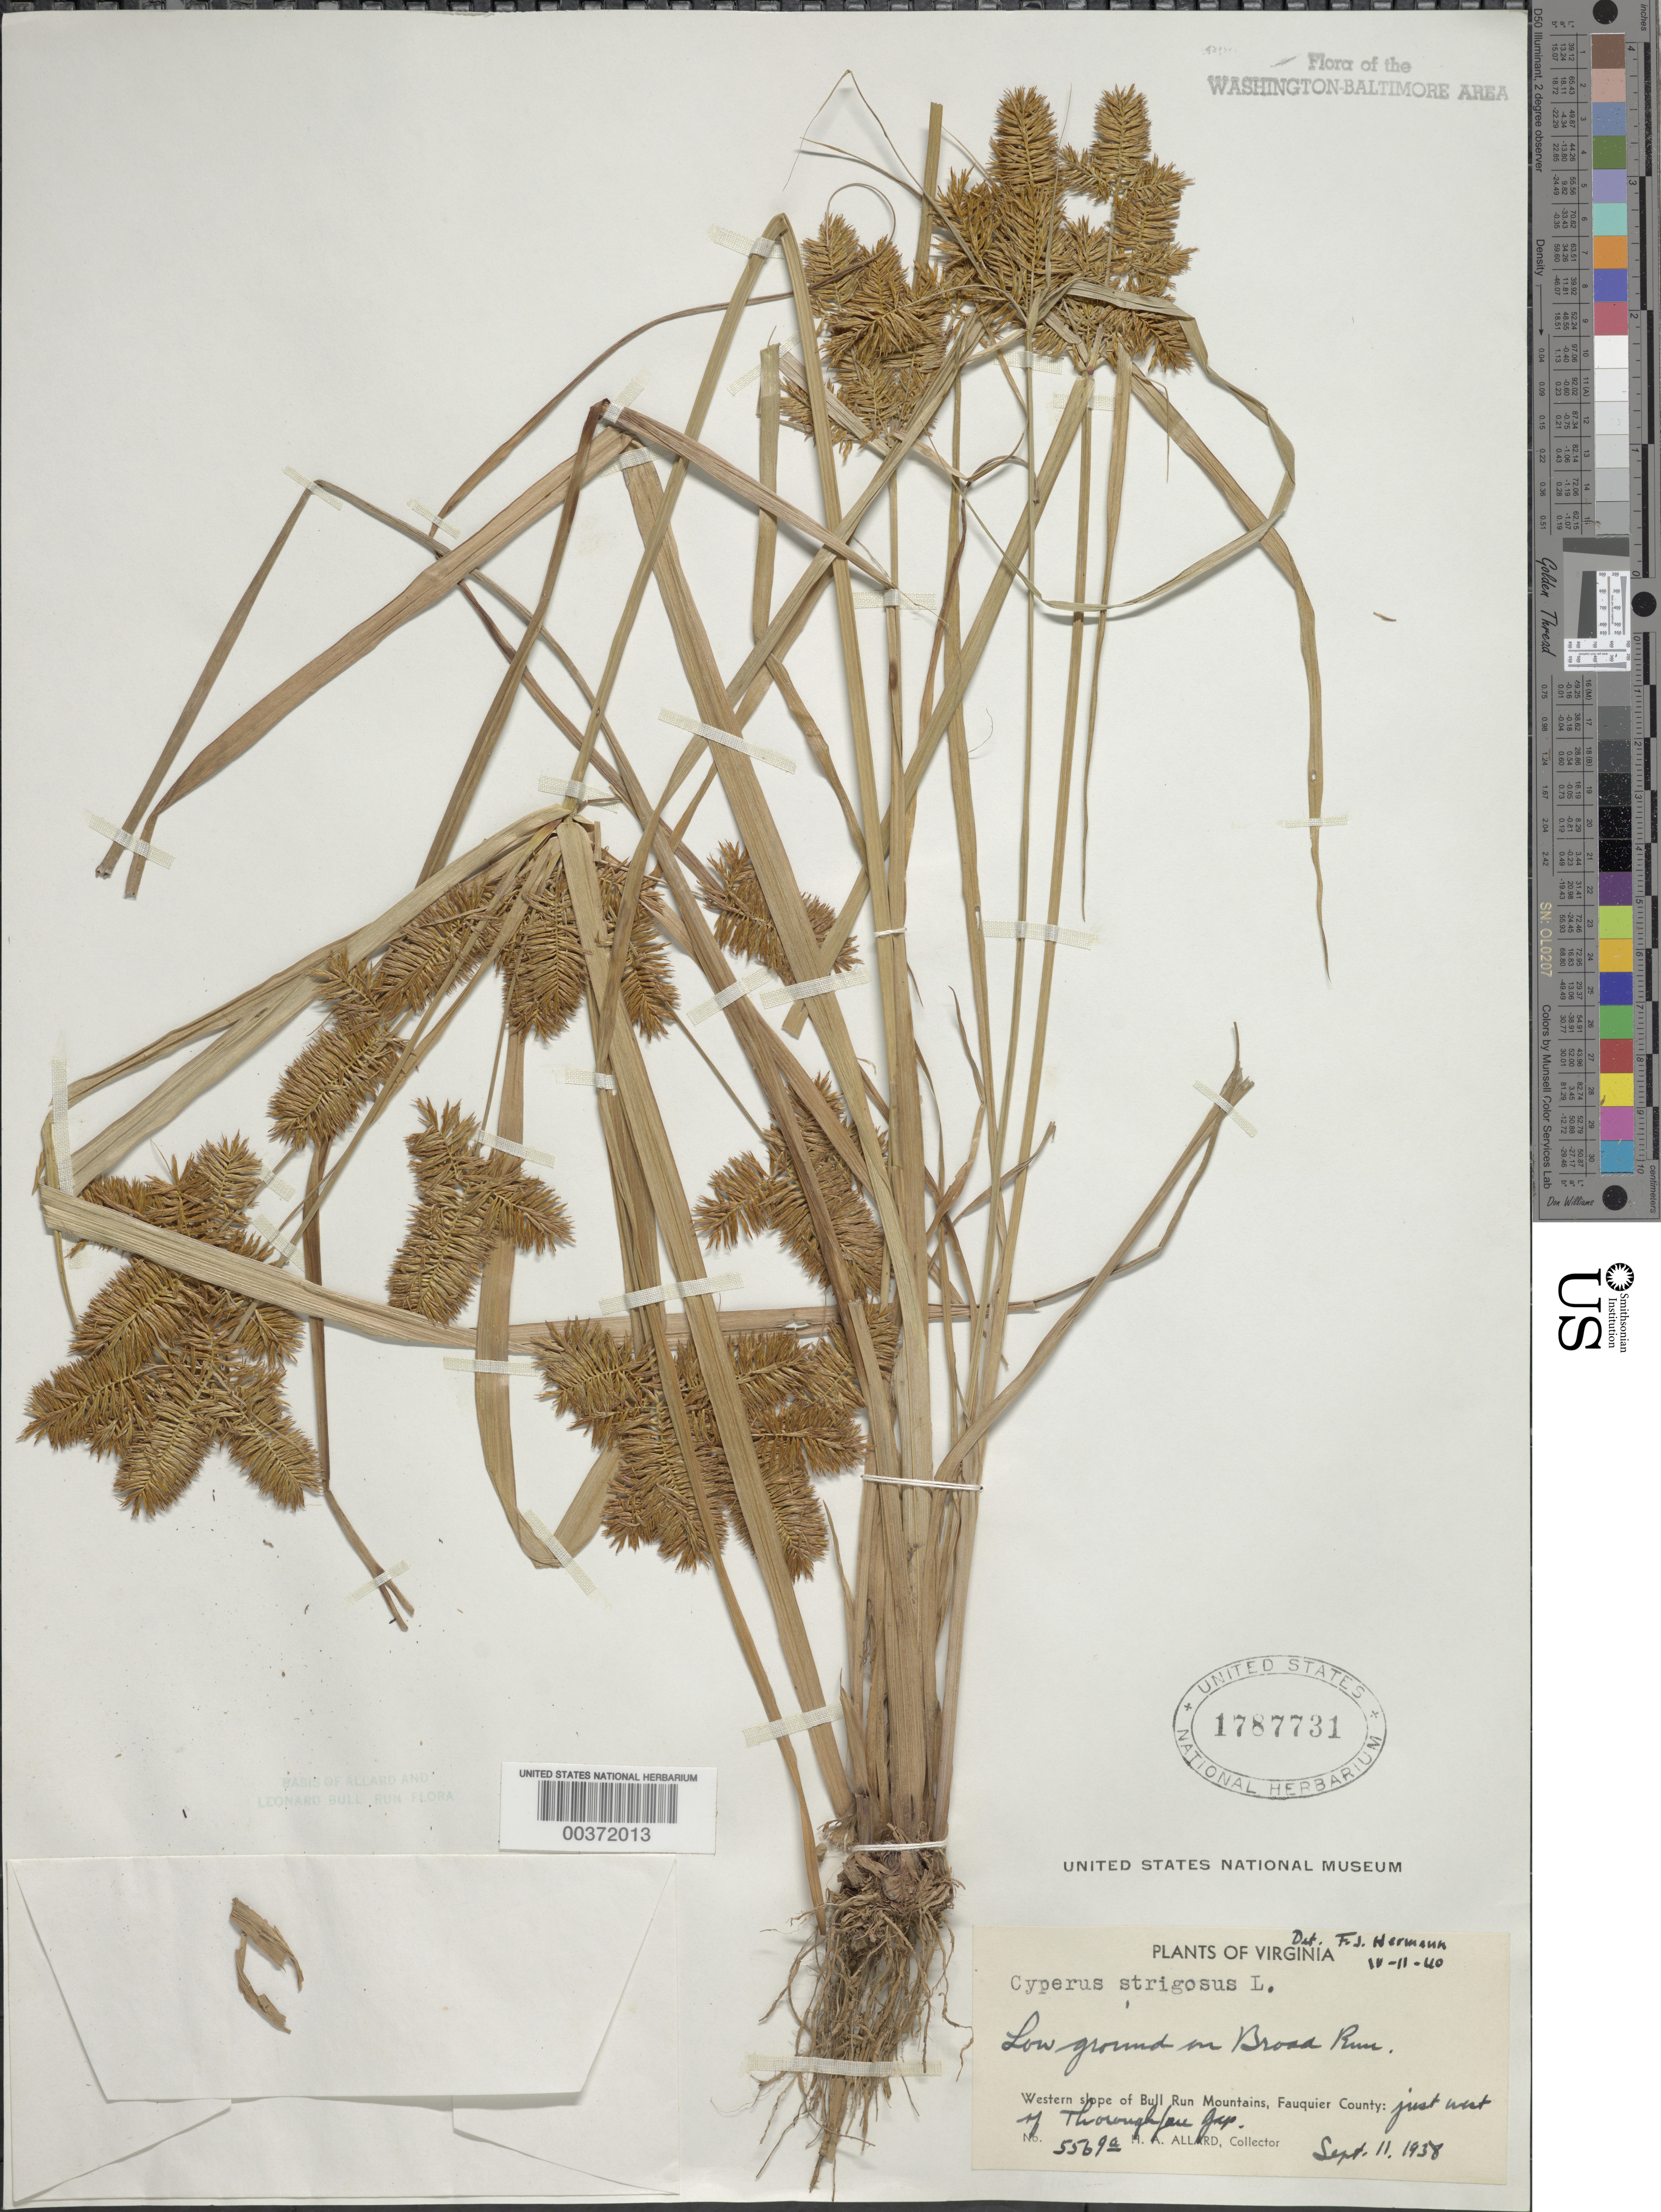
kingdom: Plantae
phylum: Tracheophyta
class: Liliopsida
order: Poales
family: Cyperaceae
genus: Cyperus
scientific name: Cyperus strigosus L.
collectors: H. A. Allard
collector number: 5569A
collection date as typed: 11 Sep 1938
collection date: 1938-09-11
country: United States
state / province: Virginia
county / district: Fauquier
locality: Broad Run, west of Thorofare Gap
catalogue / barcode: US 1787731